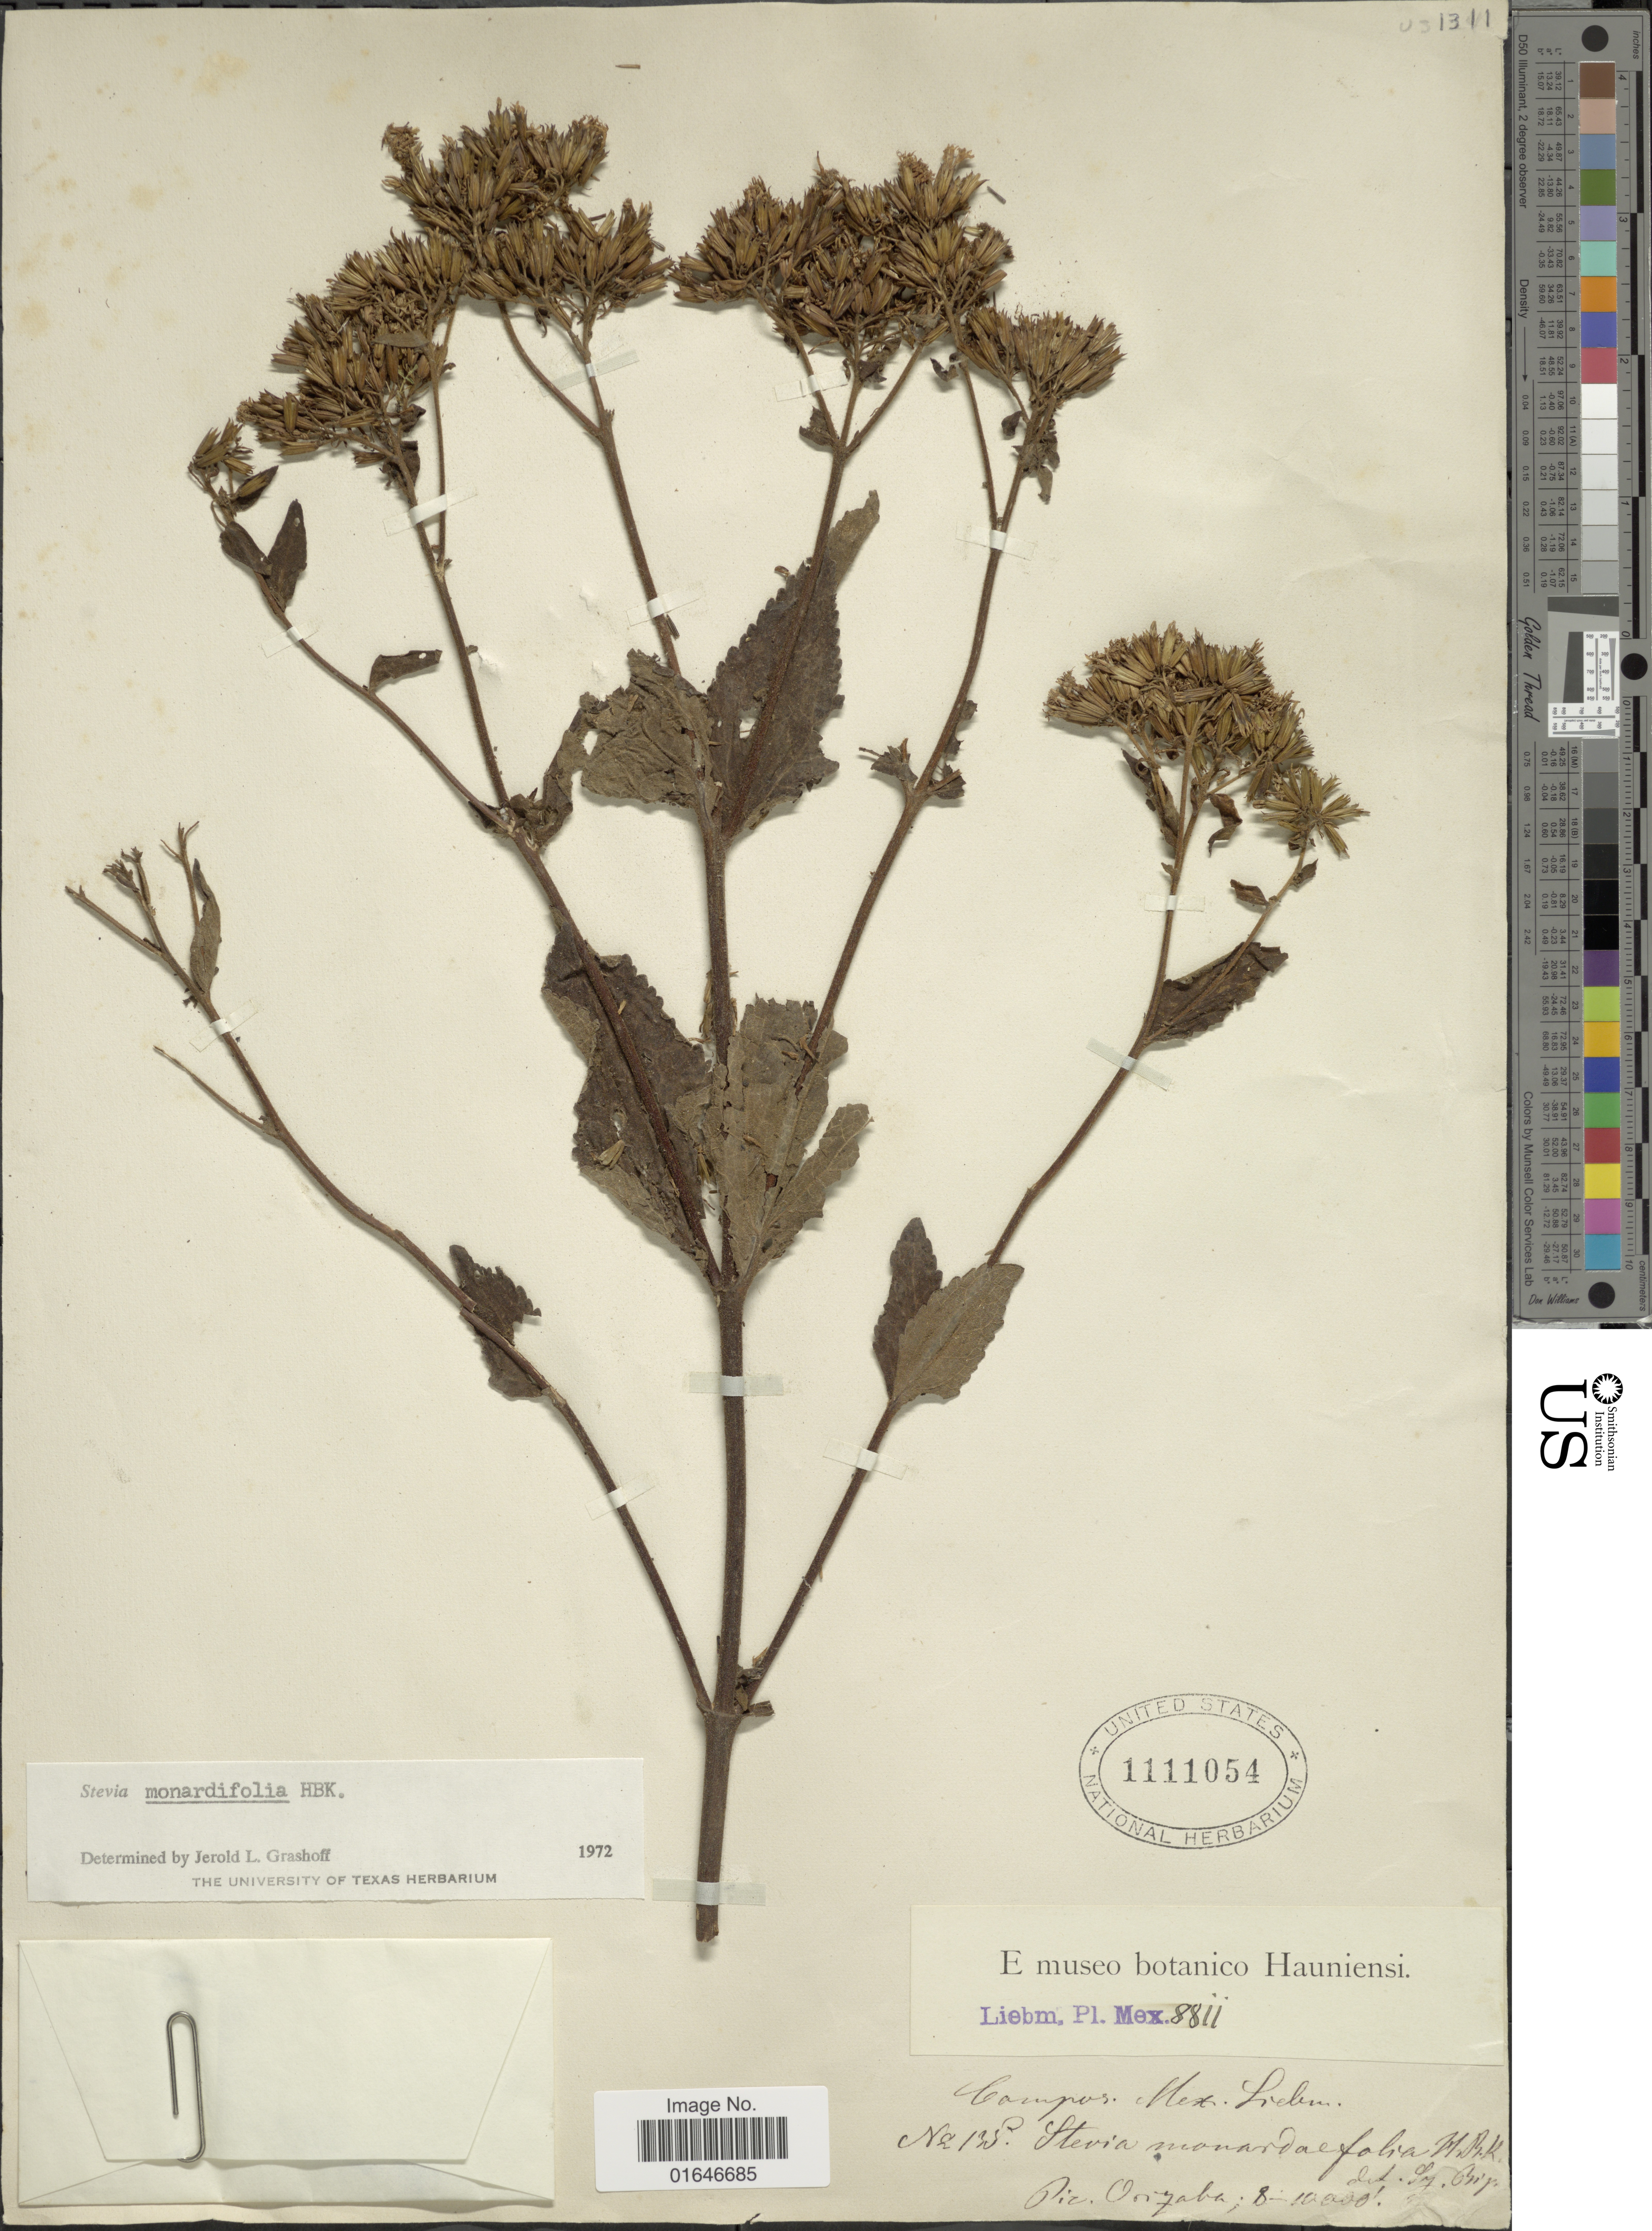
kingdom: Plantae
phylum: Tracheophyta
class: Magnoliopsida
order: Asterales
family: Asteraceae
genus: Stevia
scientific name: Stevia monardifolia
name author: Kunth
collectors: Liebmann, --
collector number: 135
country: Mexico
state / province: Veracruz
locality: Pic Orizaba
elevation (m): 2438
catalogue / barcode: US 1111054